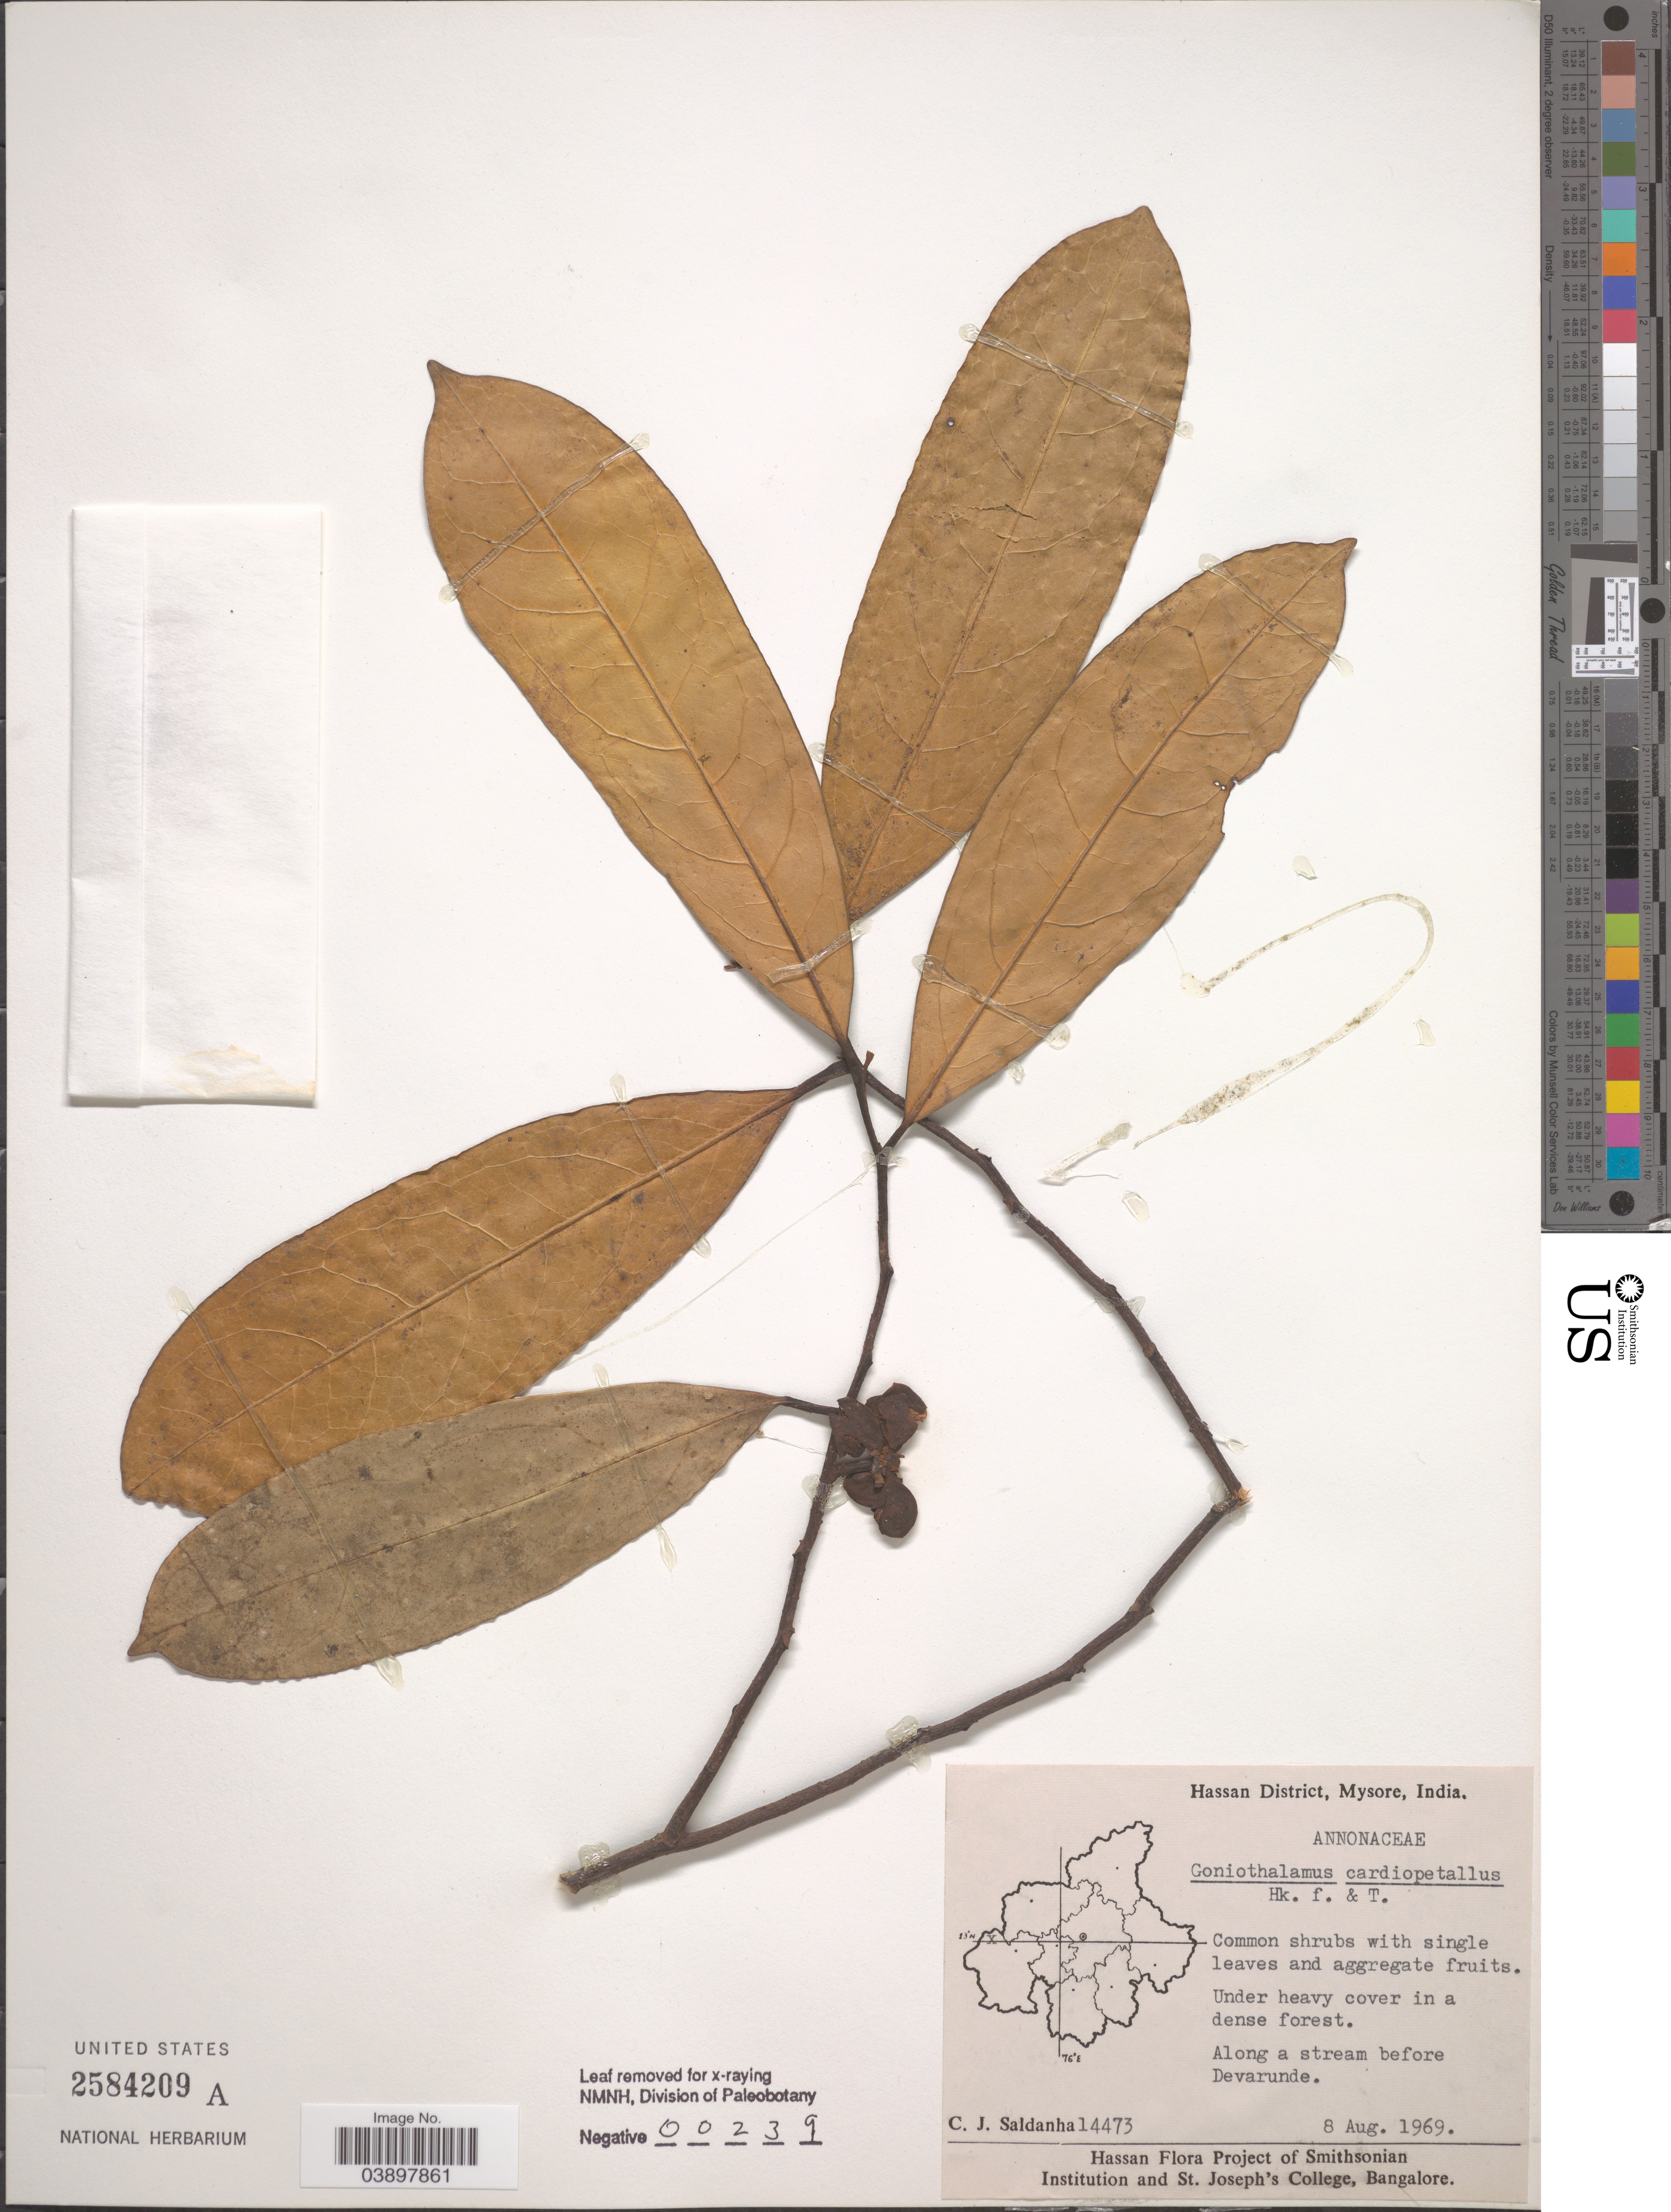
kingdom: Plantae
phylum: Tracheophyta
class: Magnoliopsida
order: Magnoliales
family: Annonaceae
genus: Goniothalamus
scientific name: Goniothalamus cardiopetalus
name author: Hook. f. & Thomson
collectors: C. J. Saldanha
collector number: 14473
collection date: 1969-08-08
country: India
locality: Hassan District, Mysore. Along a stream before Devarunde.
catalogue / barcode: US 2584209A